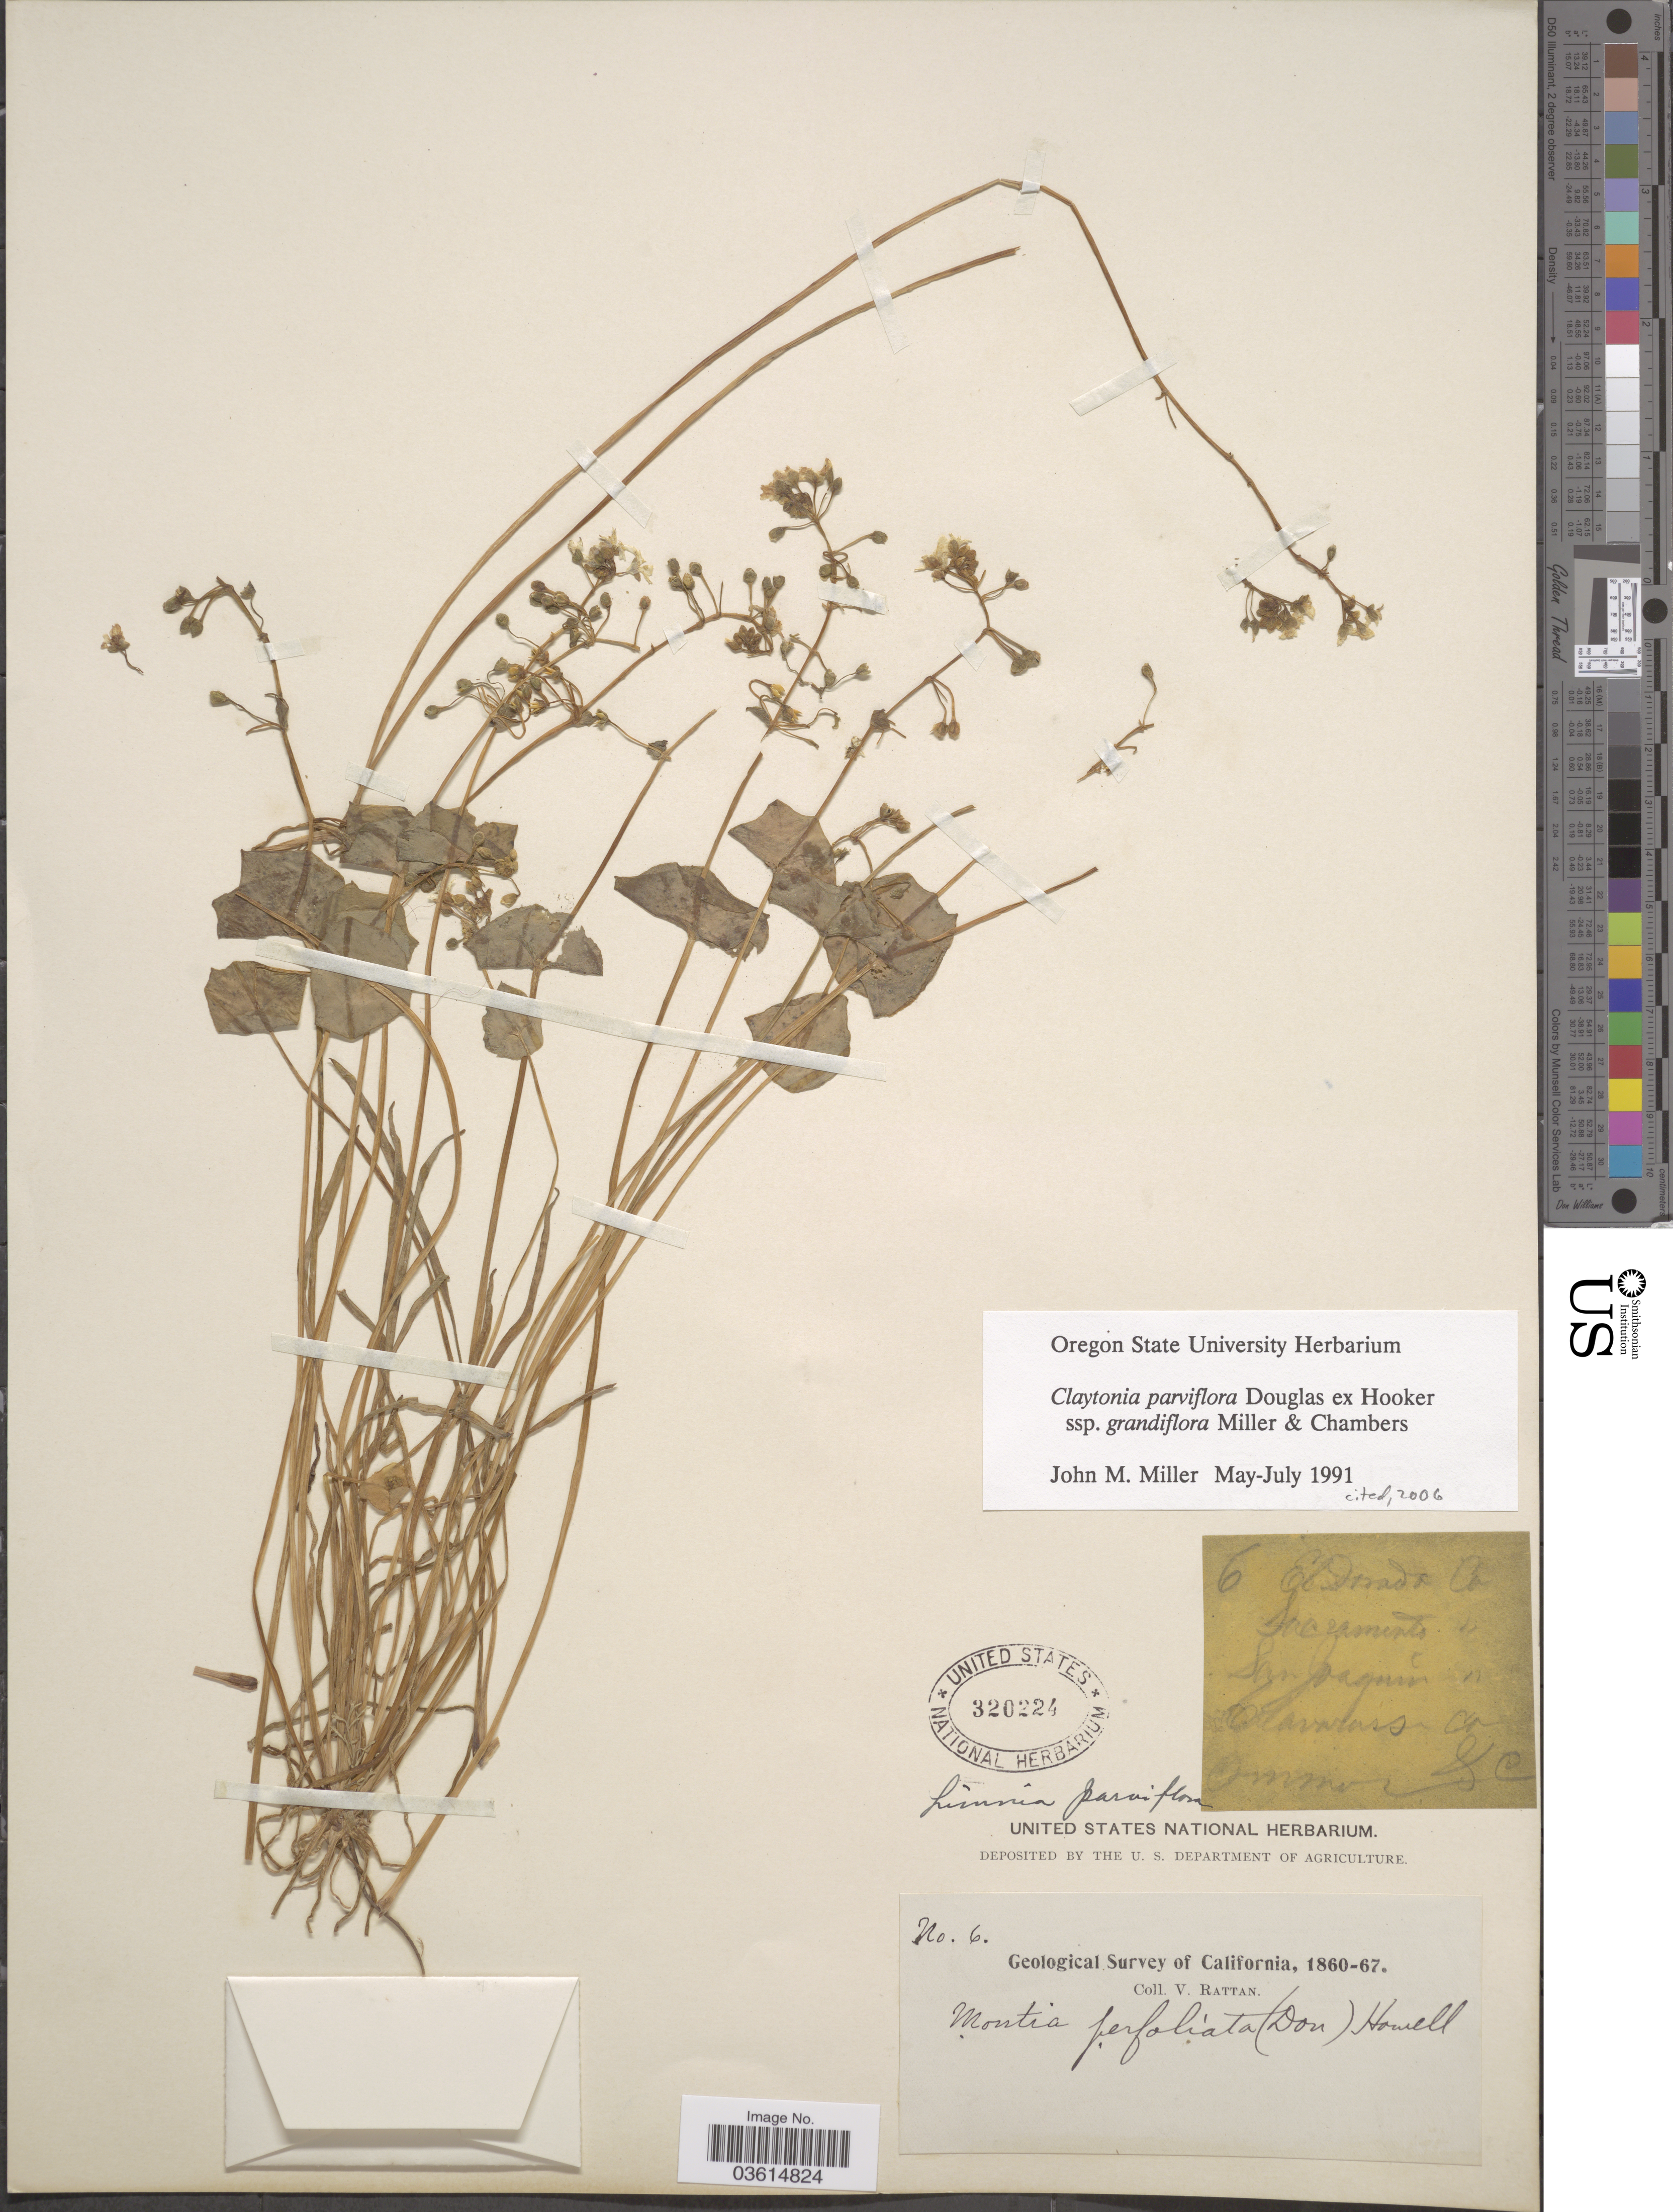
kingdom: Plantae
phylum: Tracheophyta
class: Magnoliopsida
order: Caryophyllales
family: Montiaceae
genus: Claytonia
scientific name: Claytonia parviflora subsp. grandiflora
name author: John M. Mill. & K.L. Chambers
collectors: V. Rattan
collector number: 6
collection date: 1860/1867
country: United States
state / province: California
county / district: El Dorado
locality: El Dorado Co Sacramento Co San Joaquin Co Calaveras Co.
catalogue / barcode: US 320224